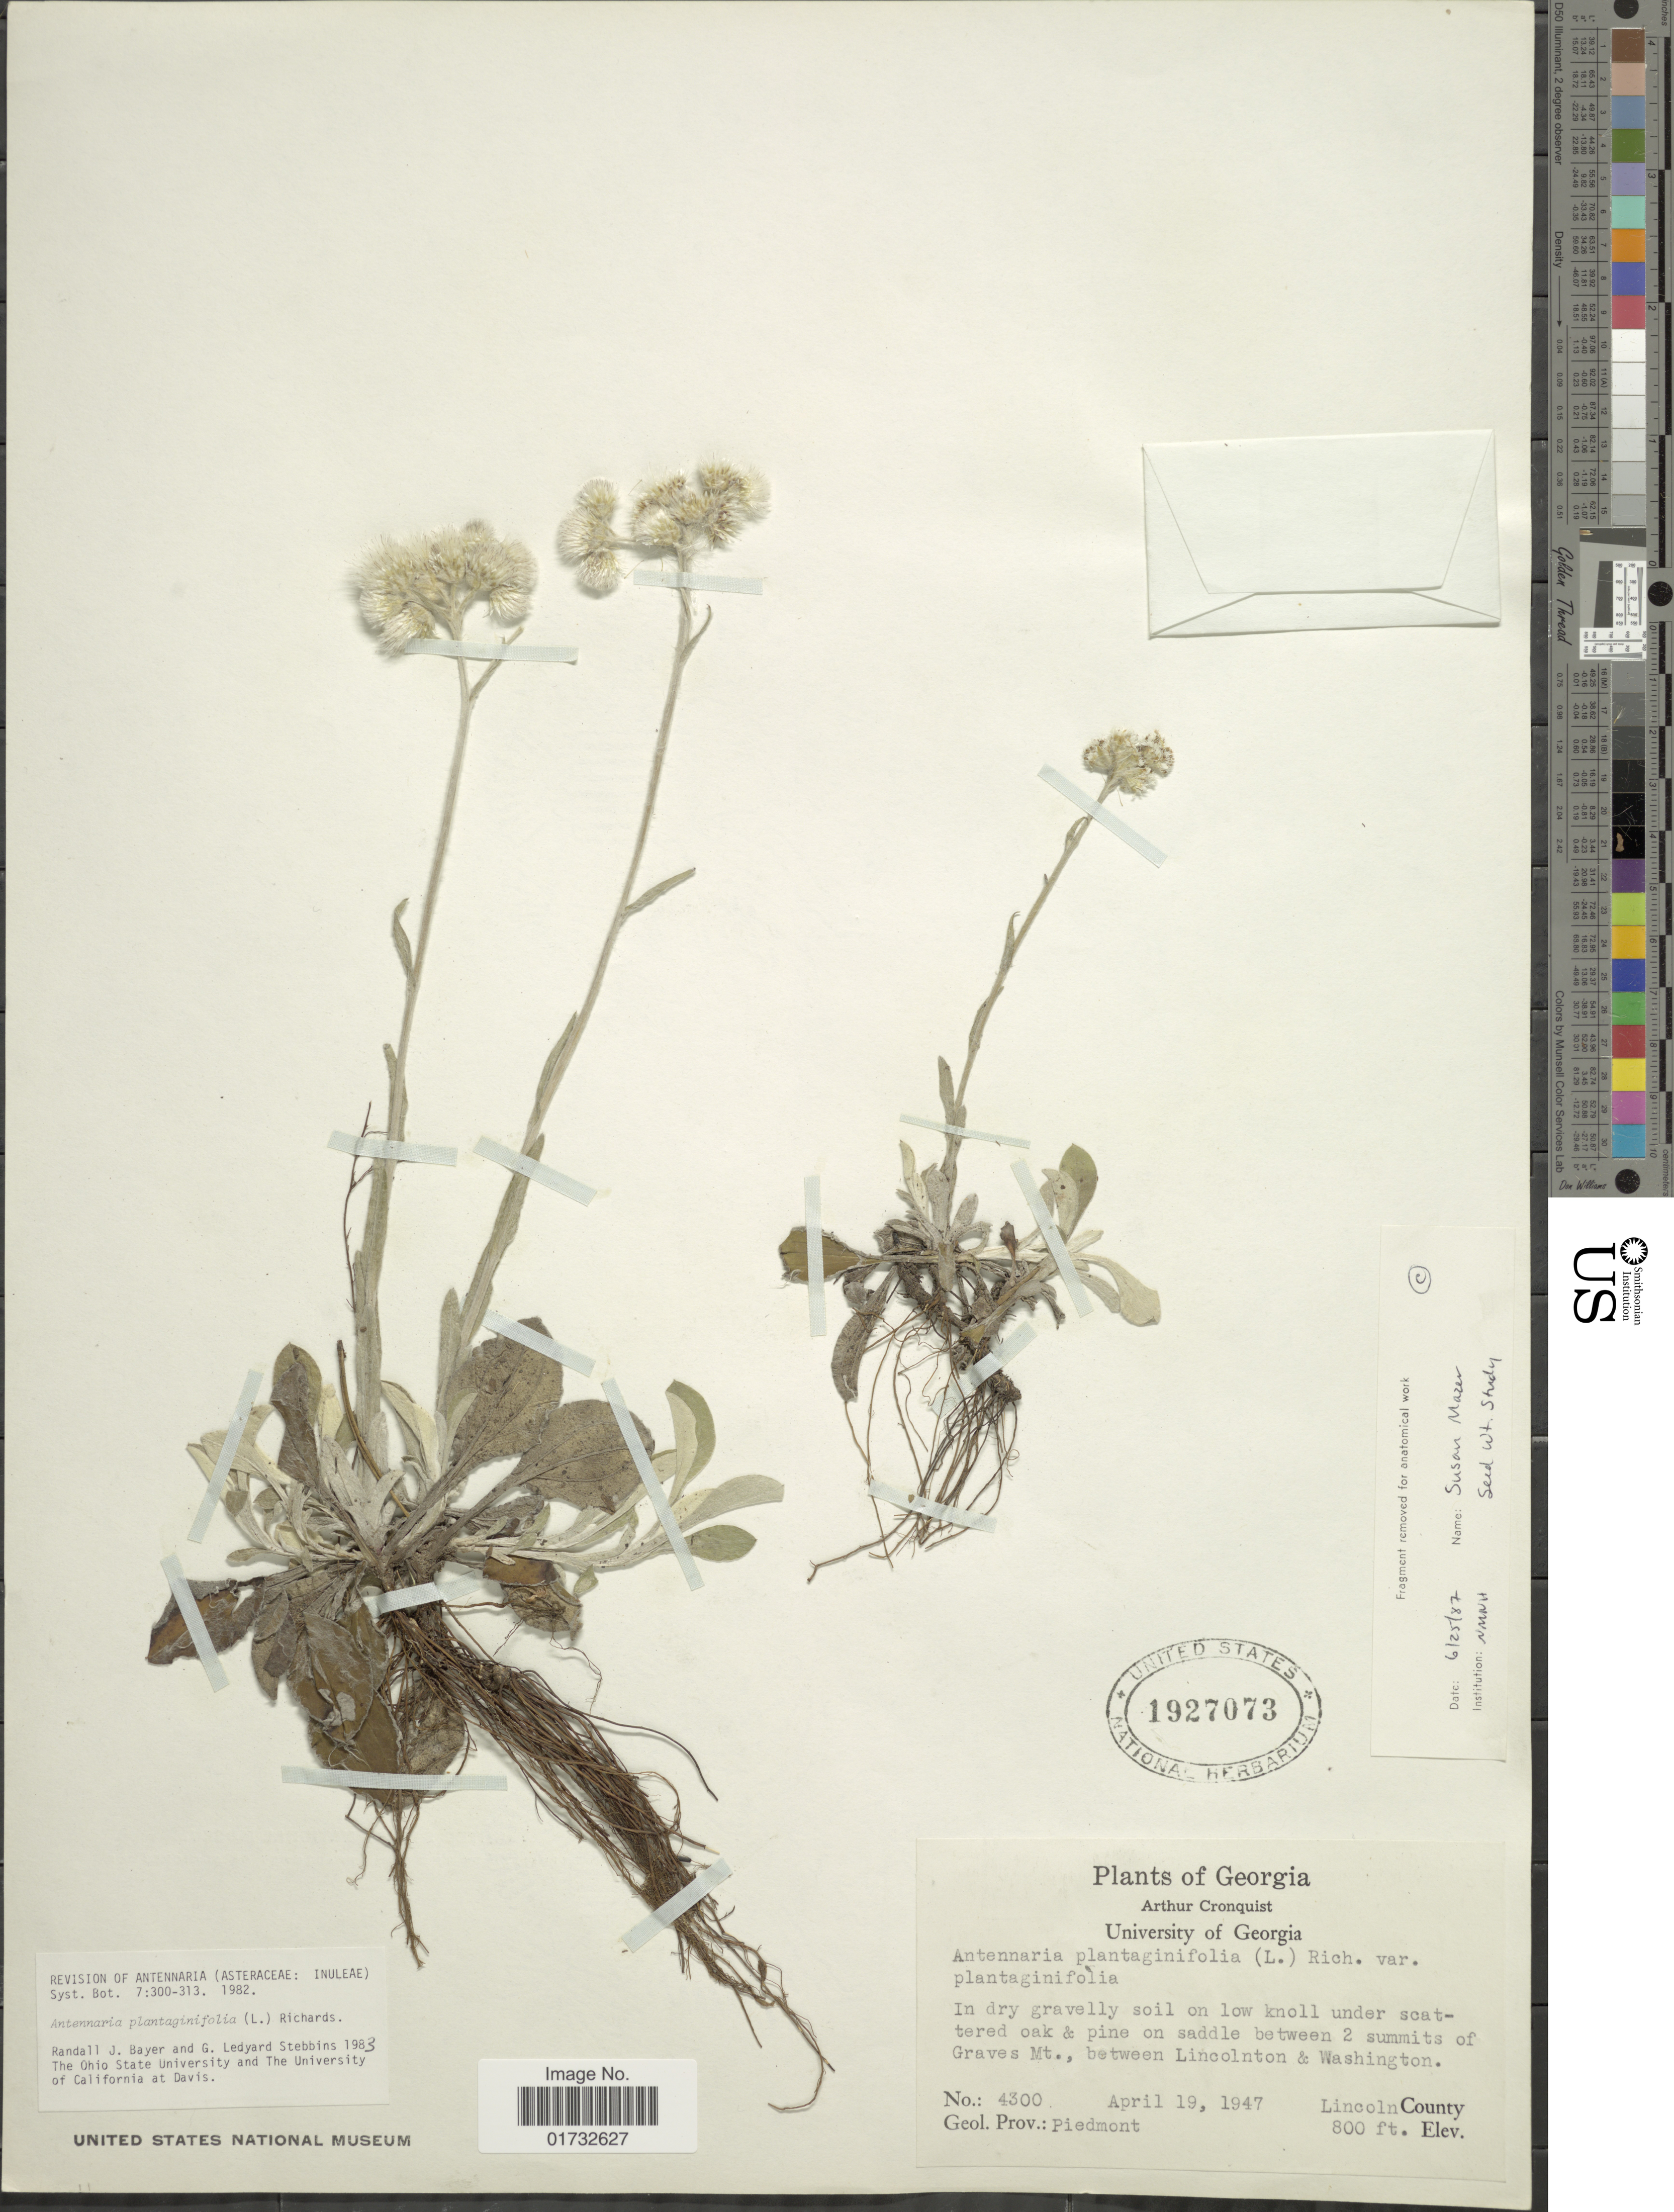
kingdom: Plantae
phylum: Tracheophyta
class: Magnoliopsida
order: Asterales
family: Asteraceae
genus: Antennaria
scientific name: Antennaria plantaginifolia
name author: (L.) Richardson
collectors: A. J. Cronquist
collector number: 4300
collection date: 1947-04-19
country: United States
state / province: Georgia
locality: Lincoln County. between 2 summits of Graves Mt., between Lincolnton & Washington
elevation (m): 244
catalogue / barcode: US 1927073